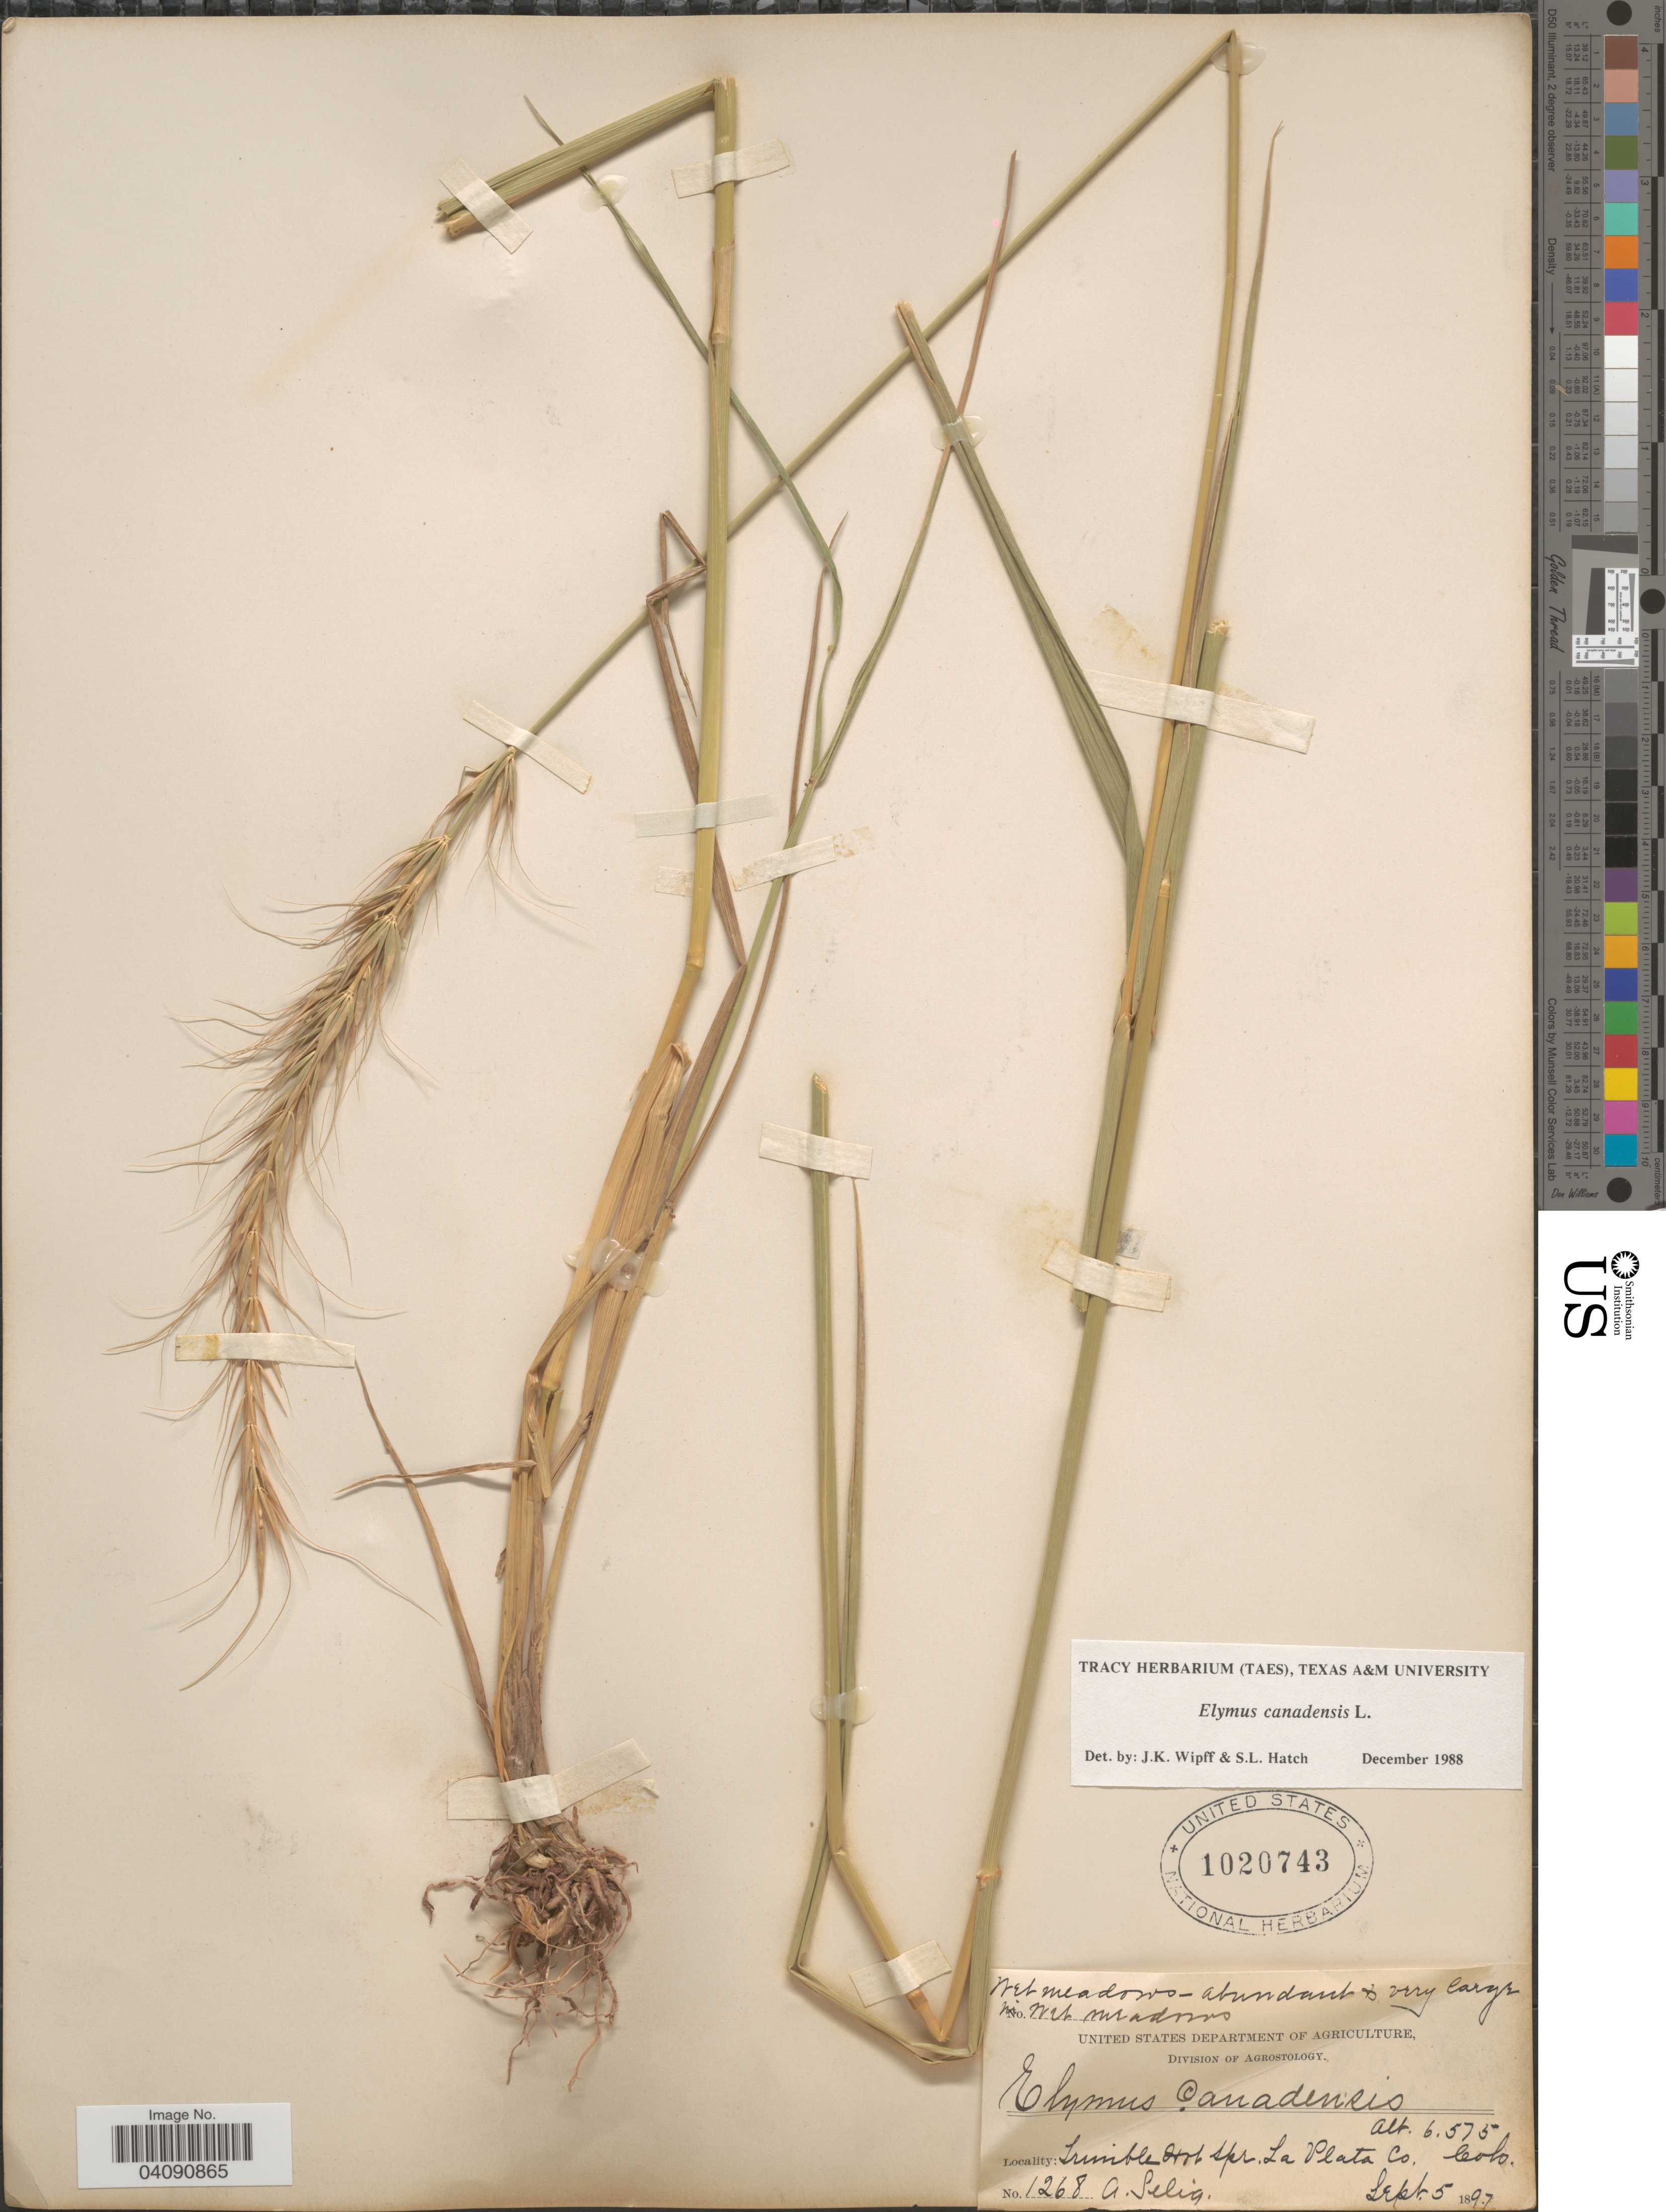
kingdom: Plantae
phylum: Tracheophyta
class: Liliopsida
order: Poales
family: Poaceae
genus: Elymus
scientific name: Elymus canadensis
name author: L.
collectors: A. Selig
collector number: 1268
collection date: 1897-09-05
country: United States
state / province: Colorado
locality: Tremble Hot Spr. La Plata Co.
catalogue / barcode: US 1020743